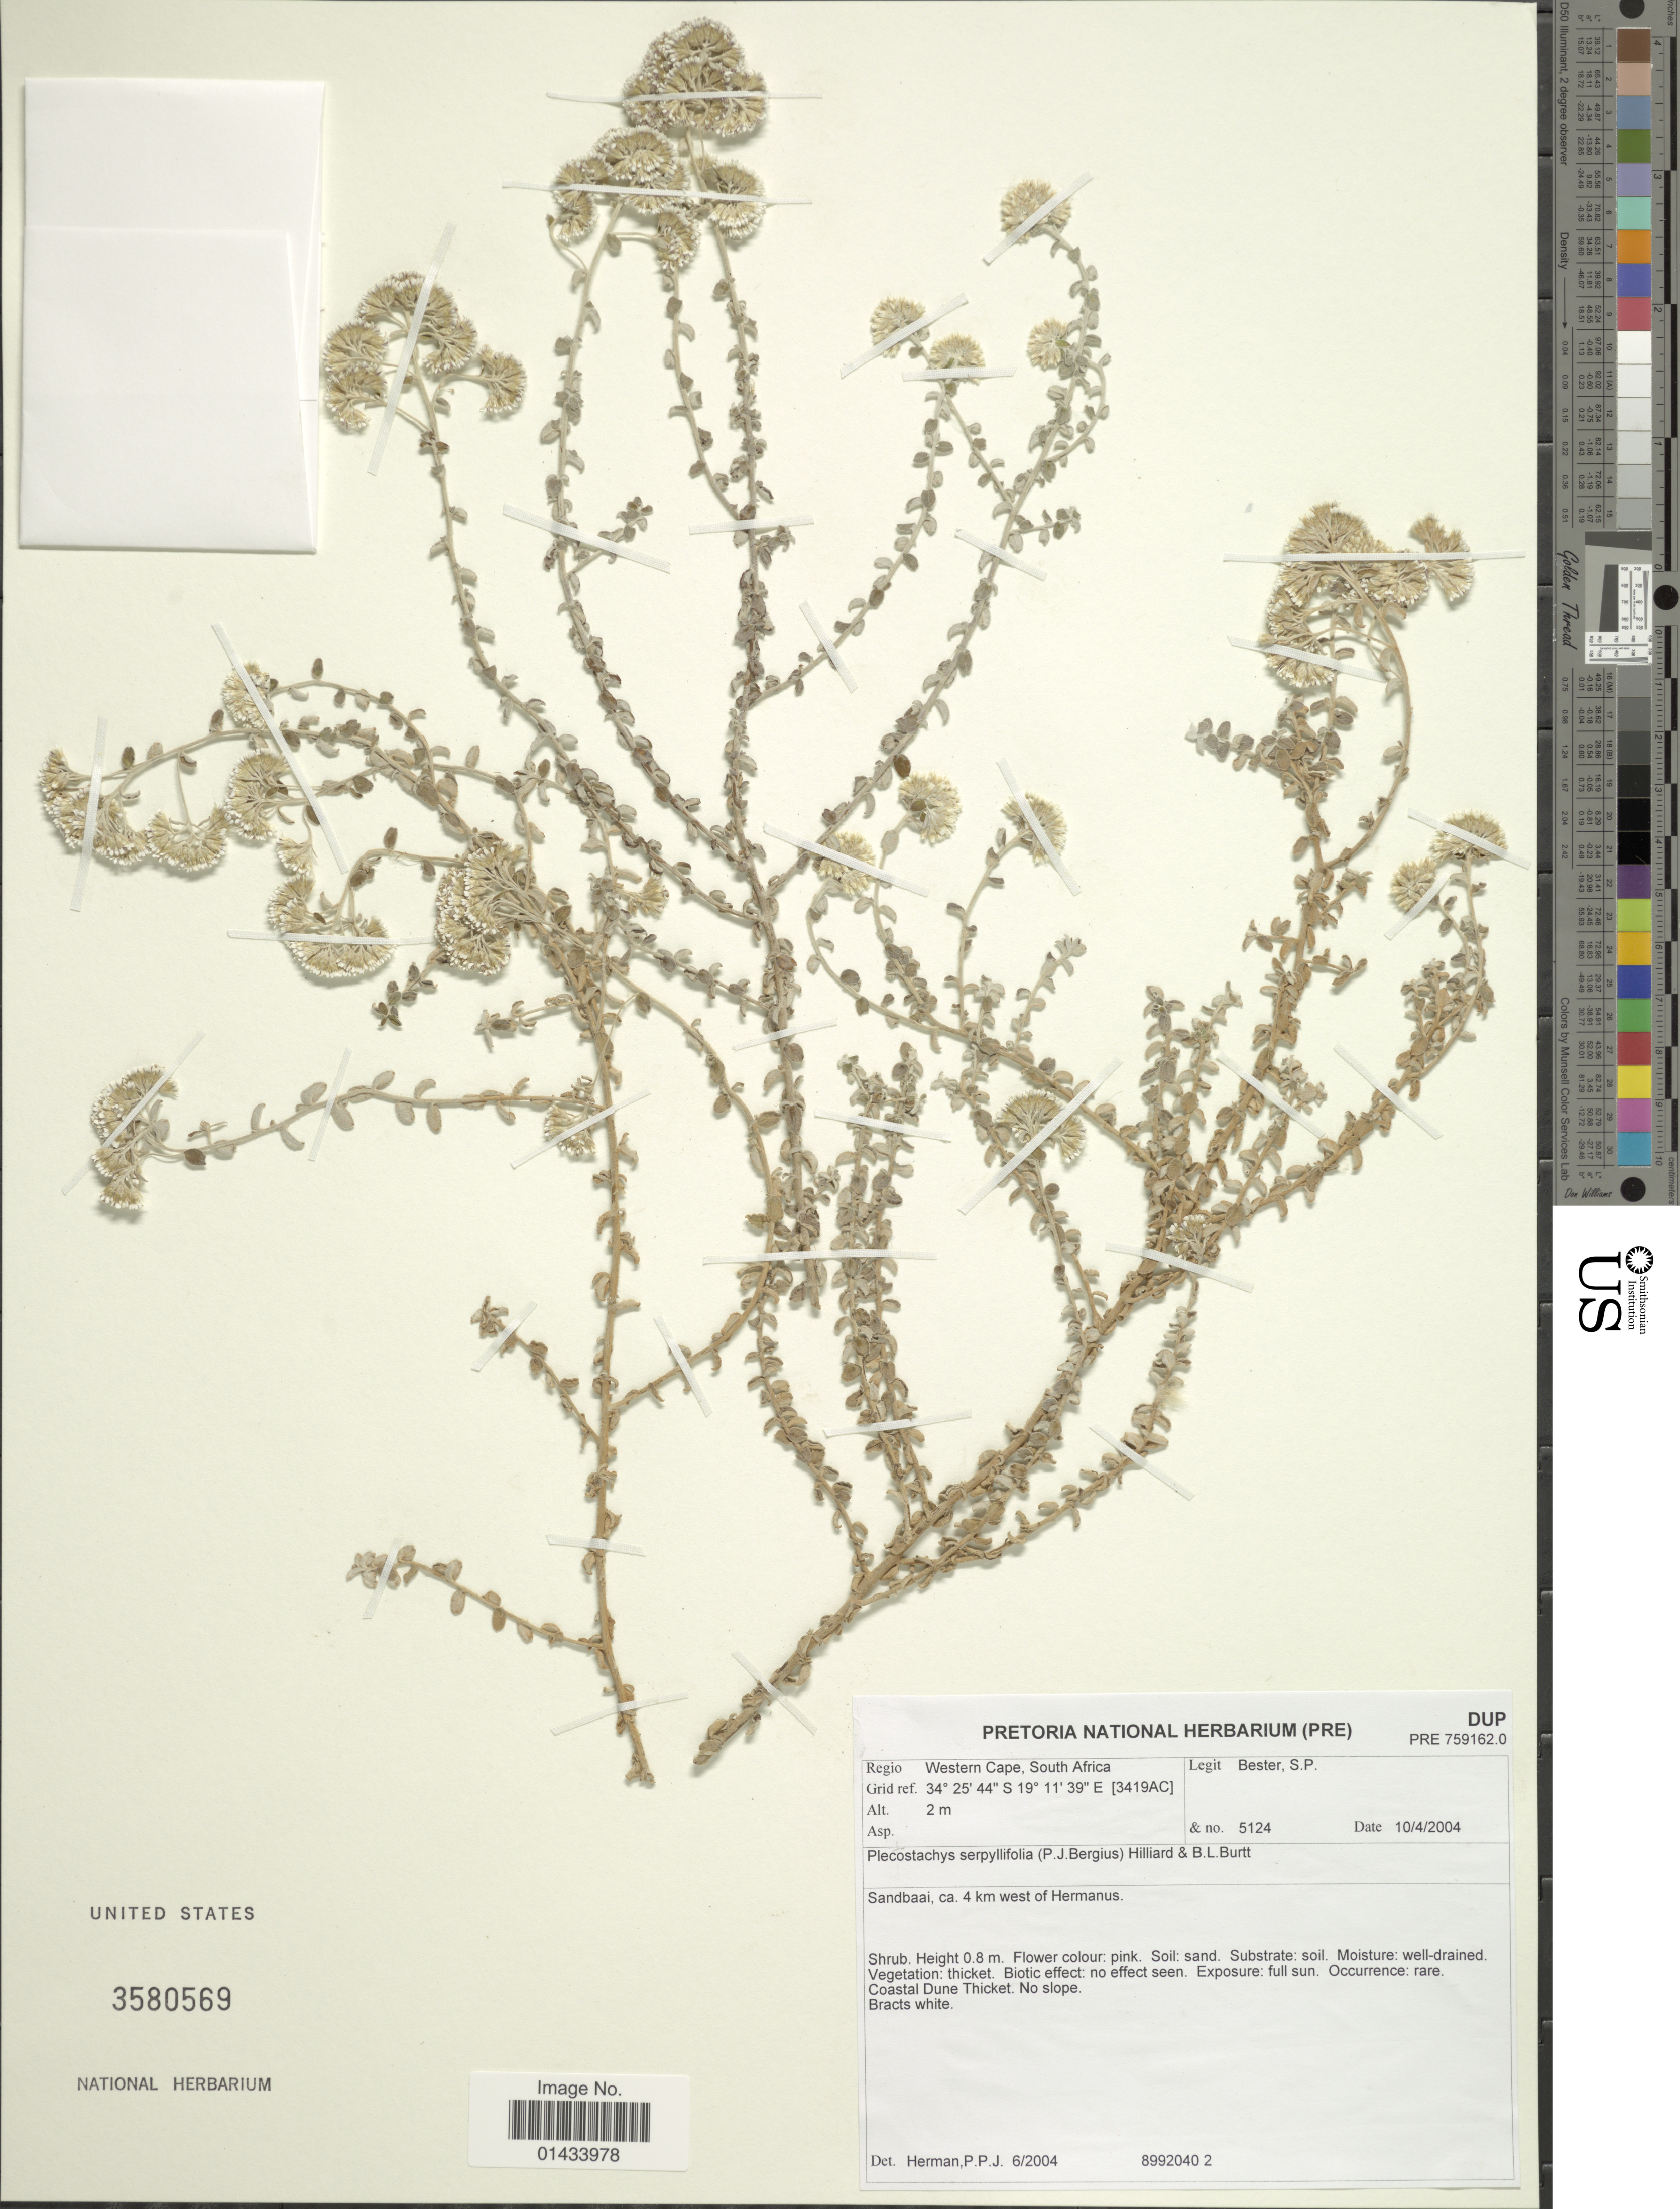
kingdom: Plantae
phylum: Tracheophyta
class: Magnoliopsida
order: Asterales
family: Asteraceae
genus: Plecostachys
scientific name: Plecostachys serpyllifolia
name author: (P.J. Bergius) Hilliard & B.L. Burtt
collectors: S. Bester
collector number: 5124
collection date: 2004-04-10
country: South Africa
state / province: Western Cape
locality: Sandbaai, ca. 4 km west of Hermanus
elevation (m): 2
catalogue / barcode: US 3580569